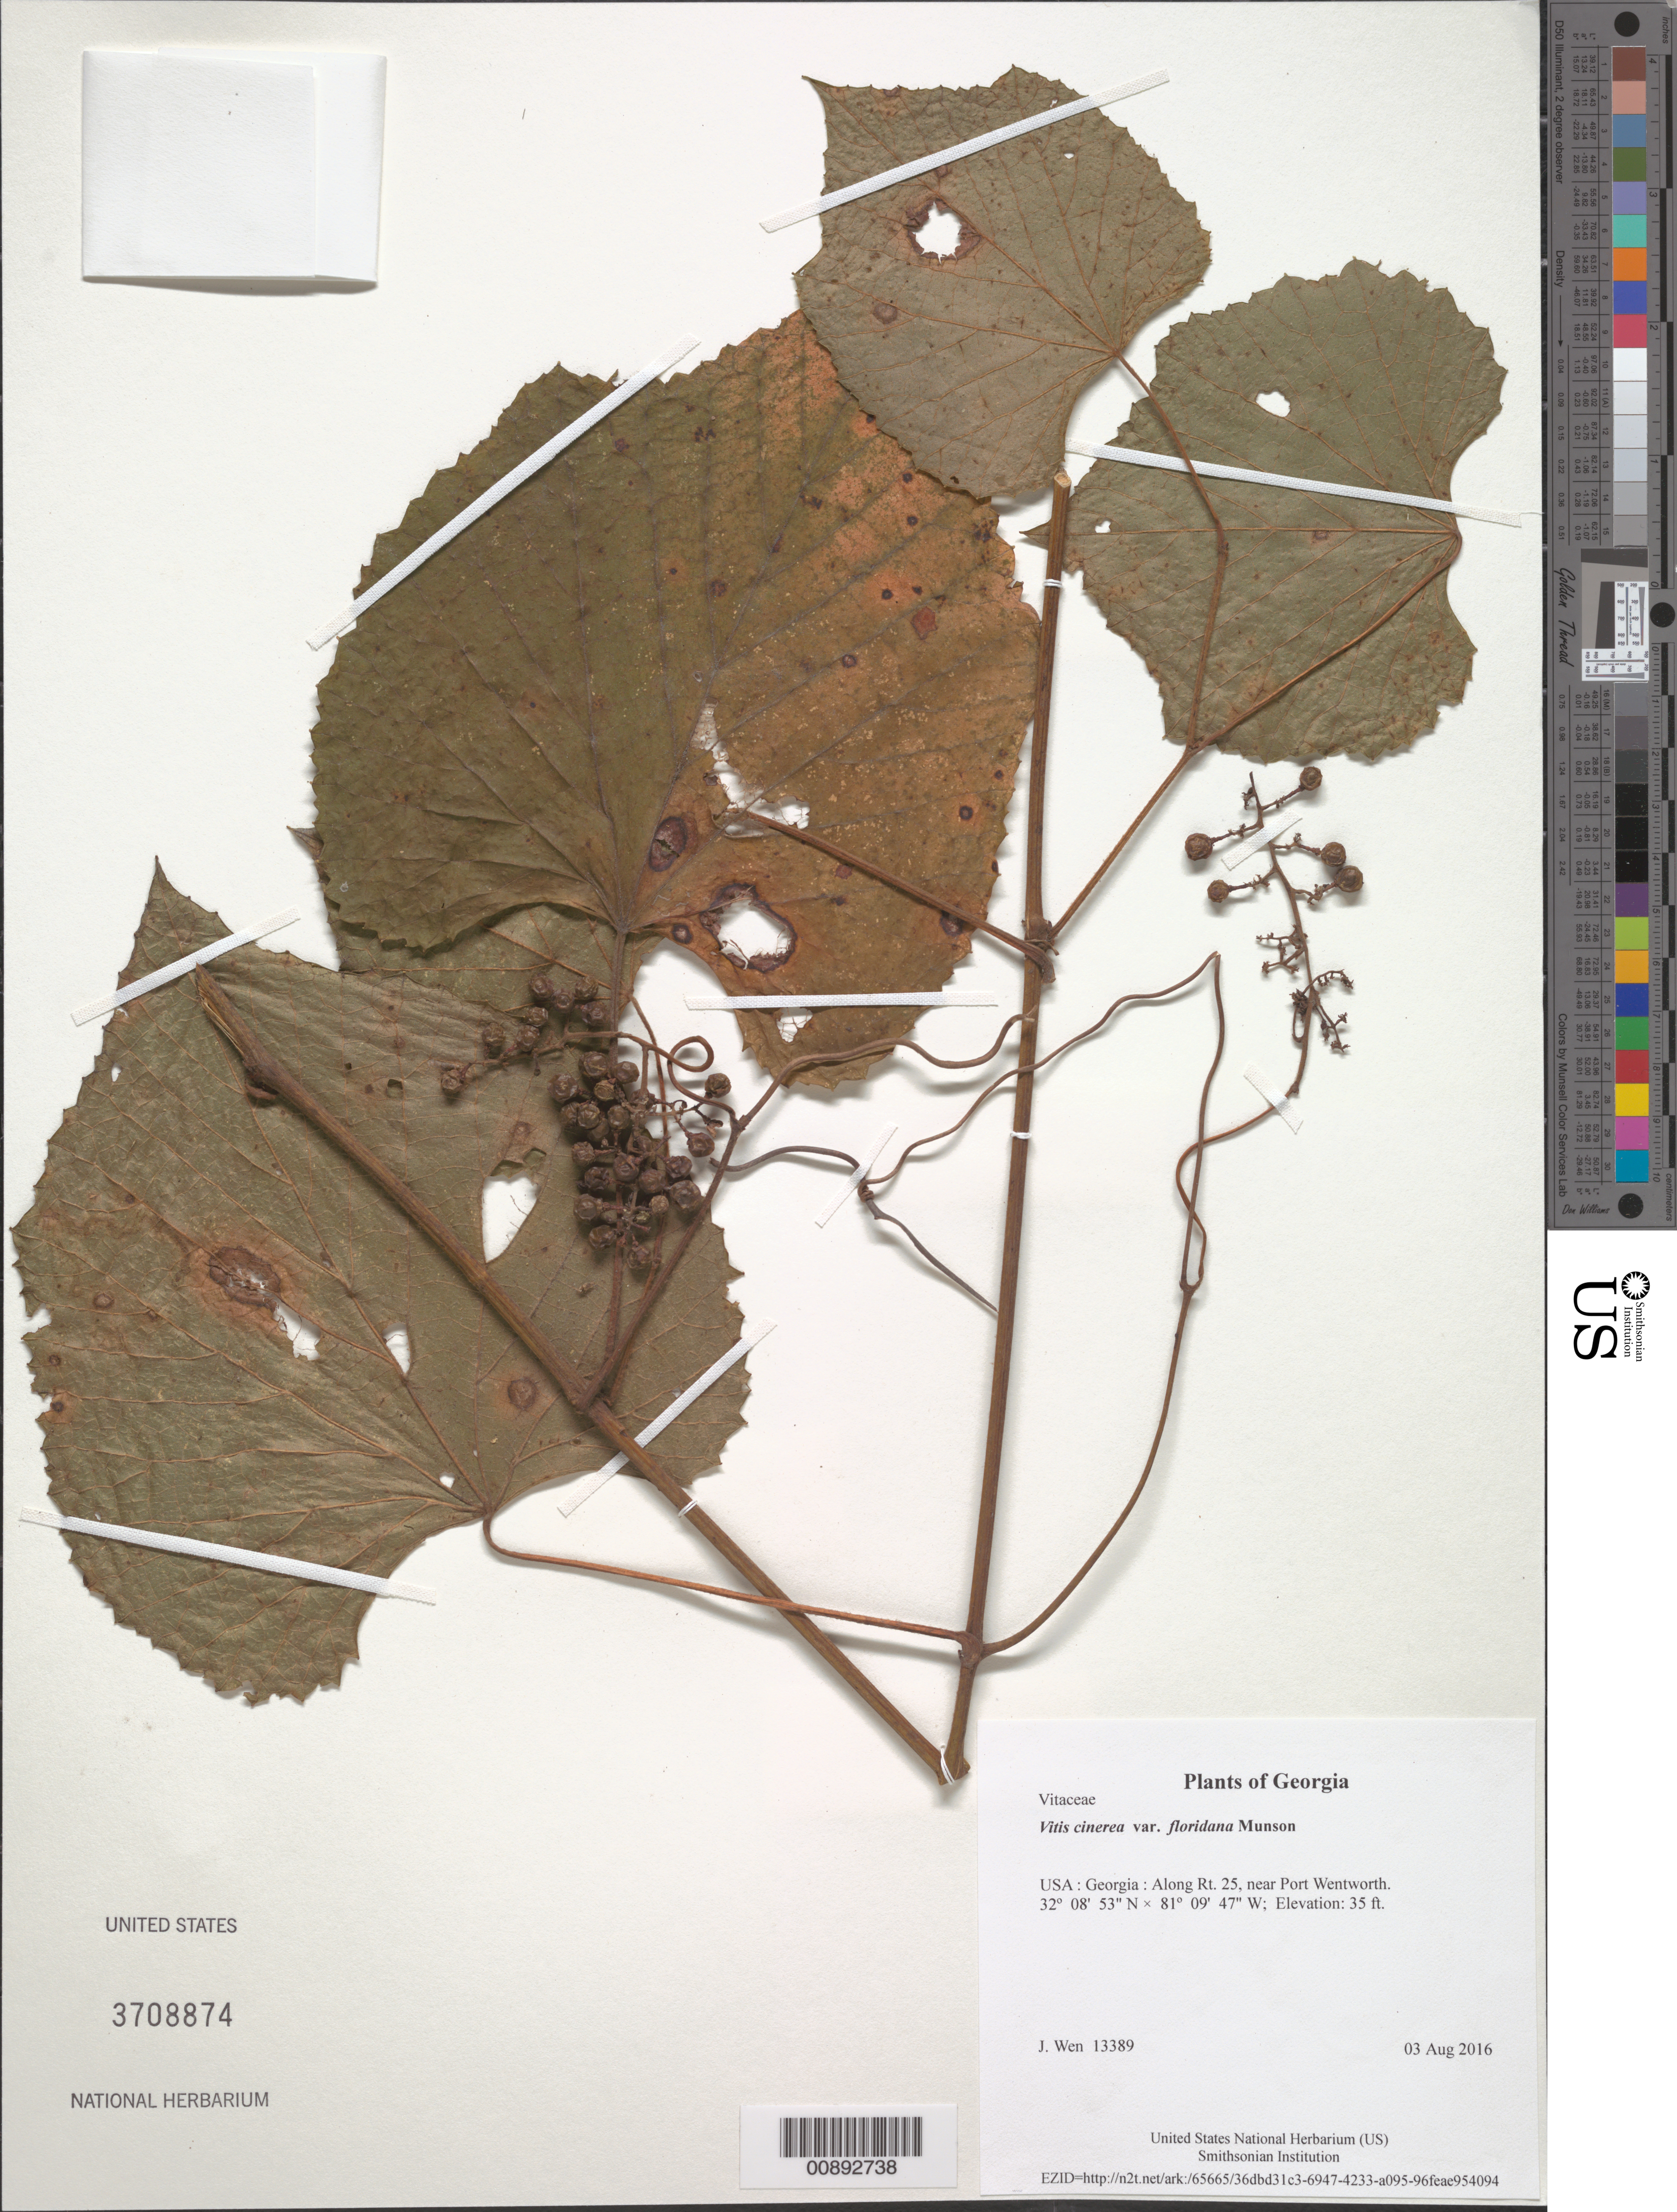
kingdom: Plantae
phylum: Tracheophyta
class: Magnoliopsida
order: Vitales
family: Vitaceae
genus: Vitis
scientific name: Vitis cinerea var. floridana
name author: Munson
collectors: J. Wen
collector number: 13389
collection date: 2016-08-03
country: United States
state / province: Georgia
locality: Along Rt. 25, near Port Wentworth.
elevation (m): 11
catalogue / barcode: US 3708874